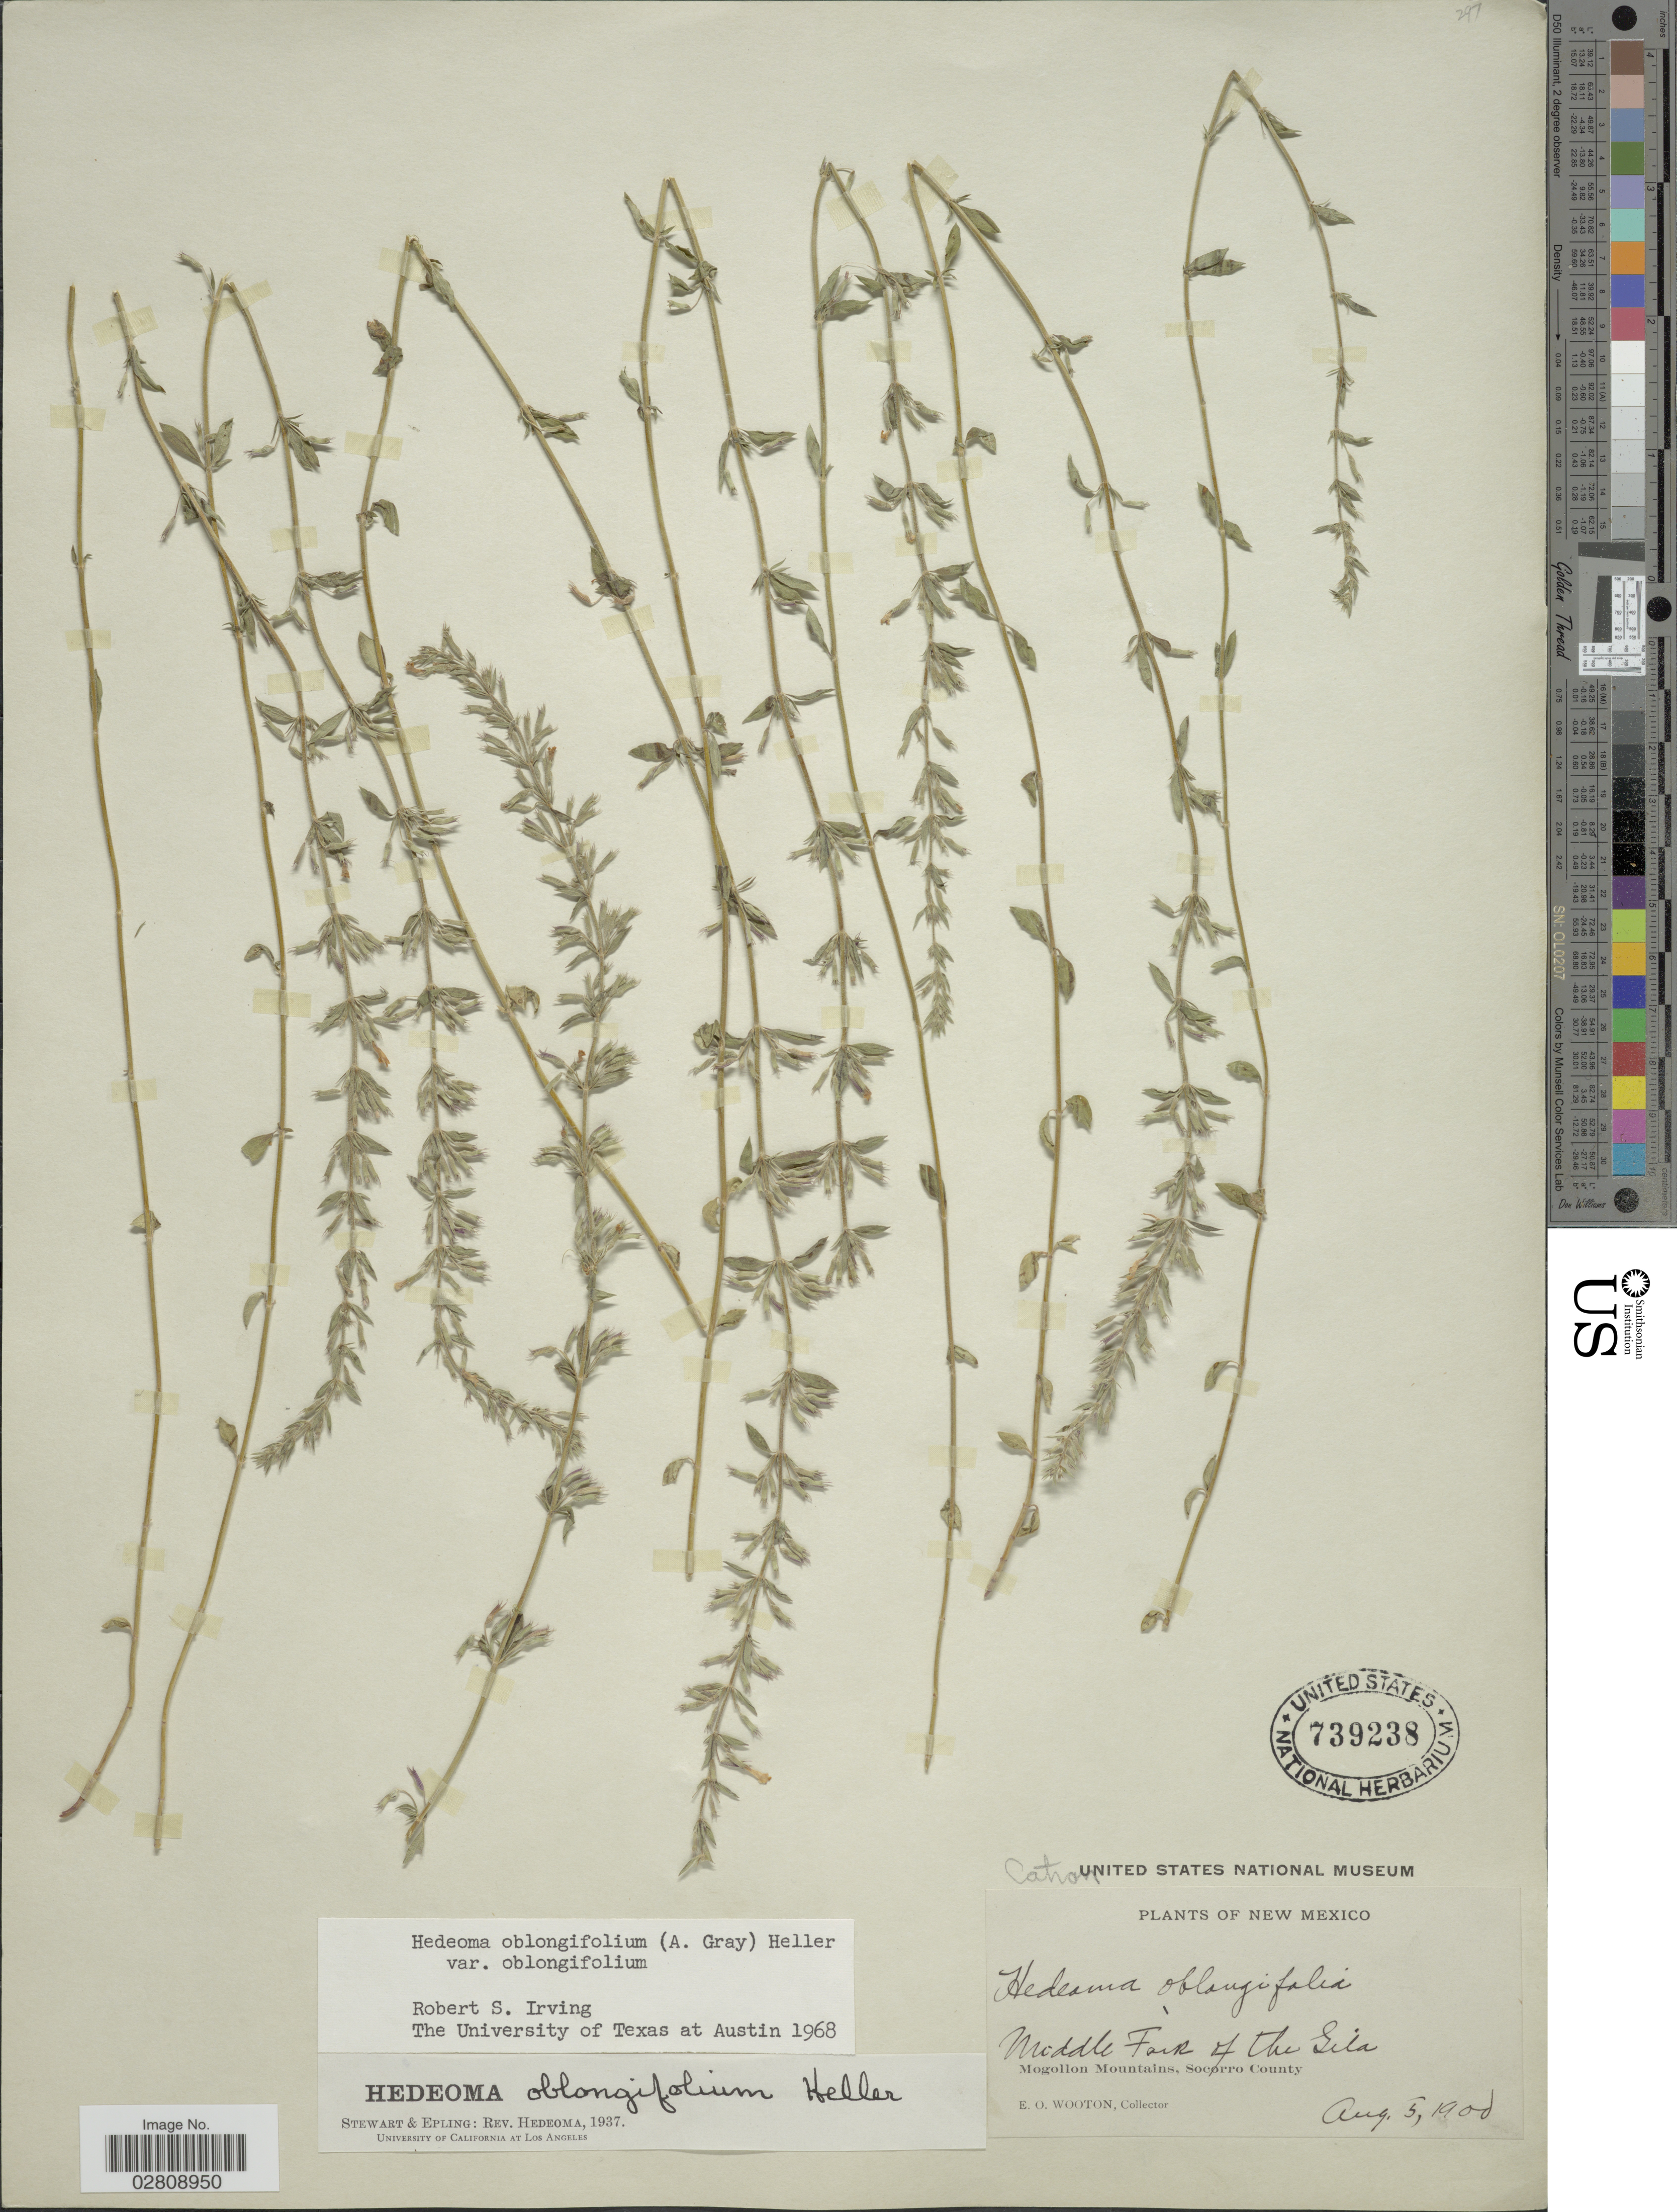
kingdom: Plantae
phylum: Tracheophyta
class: Magnoliopsida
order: Lamiales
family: Lamiaceae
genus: Hedeoma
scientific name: Hedeoma oblongifolia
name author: (A. Gray) A. Heller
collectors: E. O. Wooton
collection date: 1900-08-05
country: United States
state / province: New Mexico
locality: Middle Fair of the Gila. Mogollon Mountains, Socorro County. Catron.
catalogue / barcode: US 739238